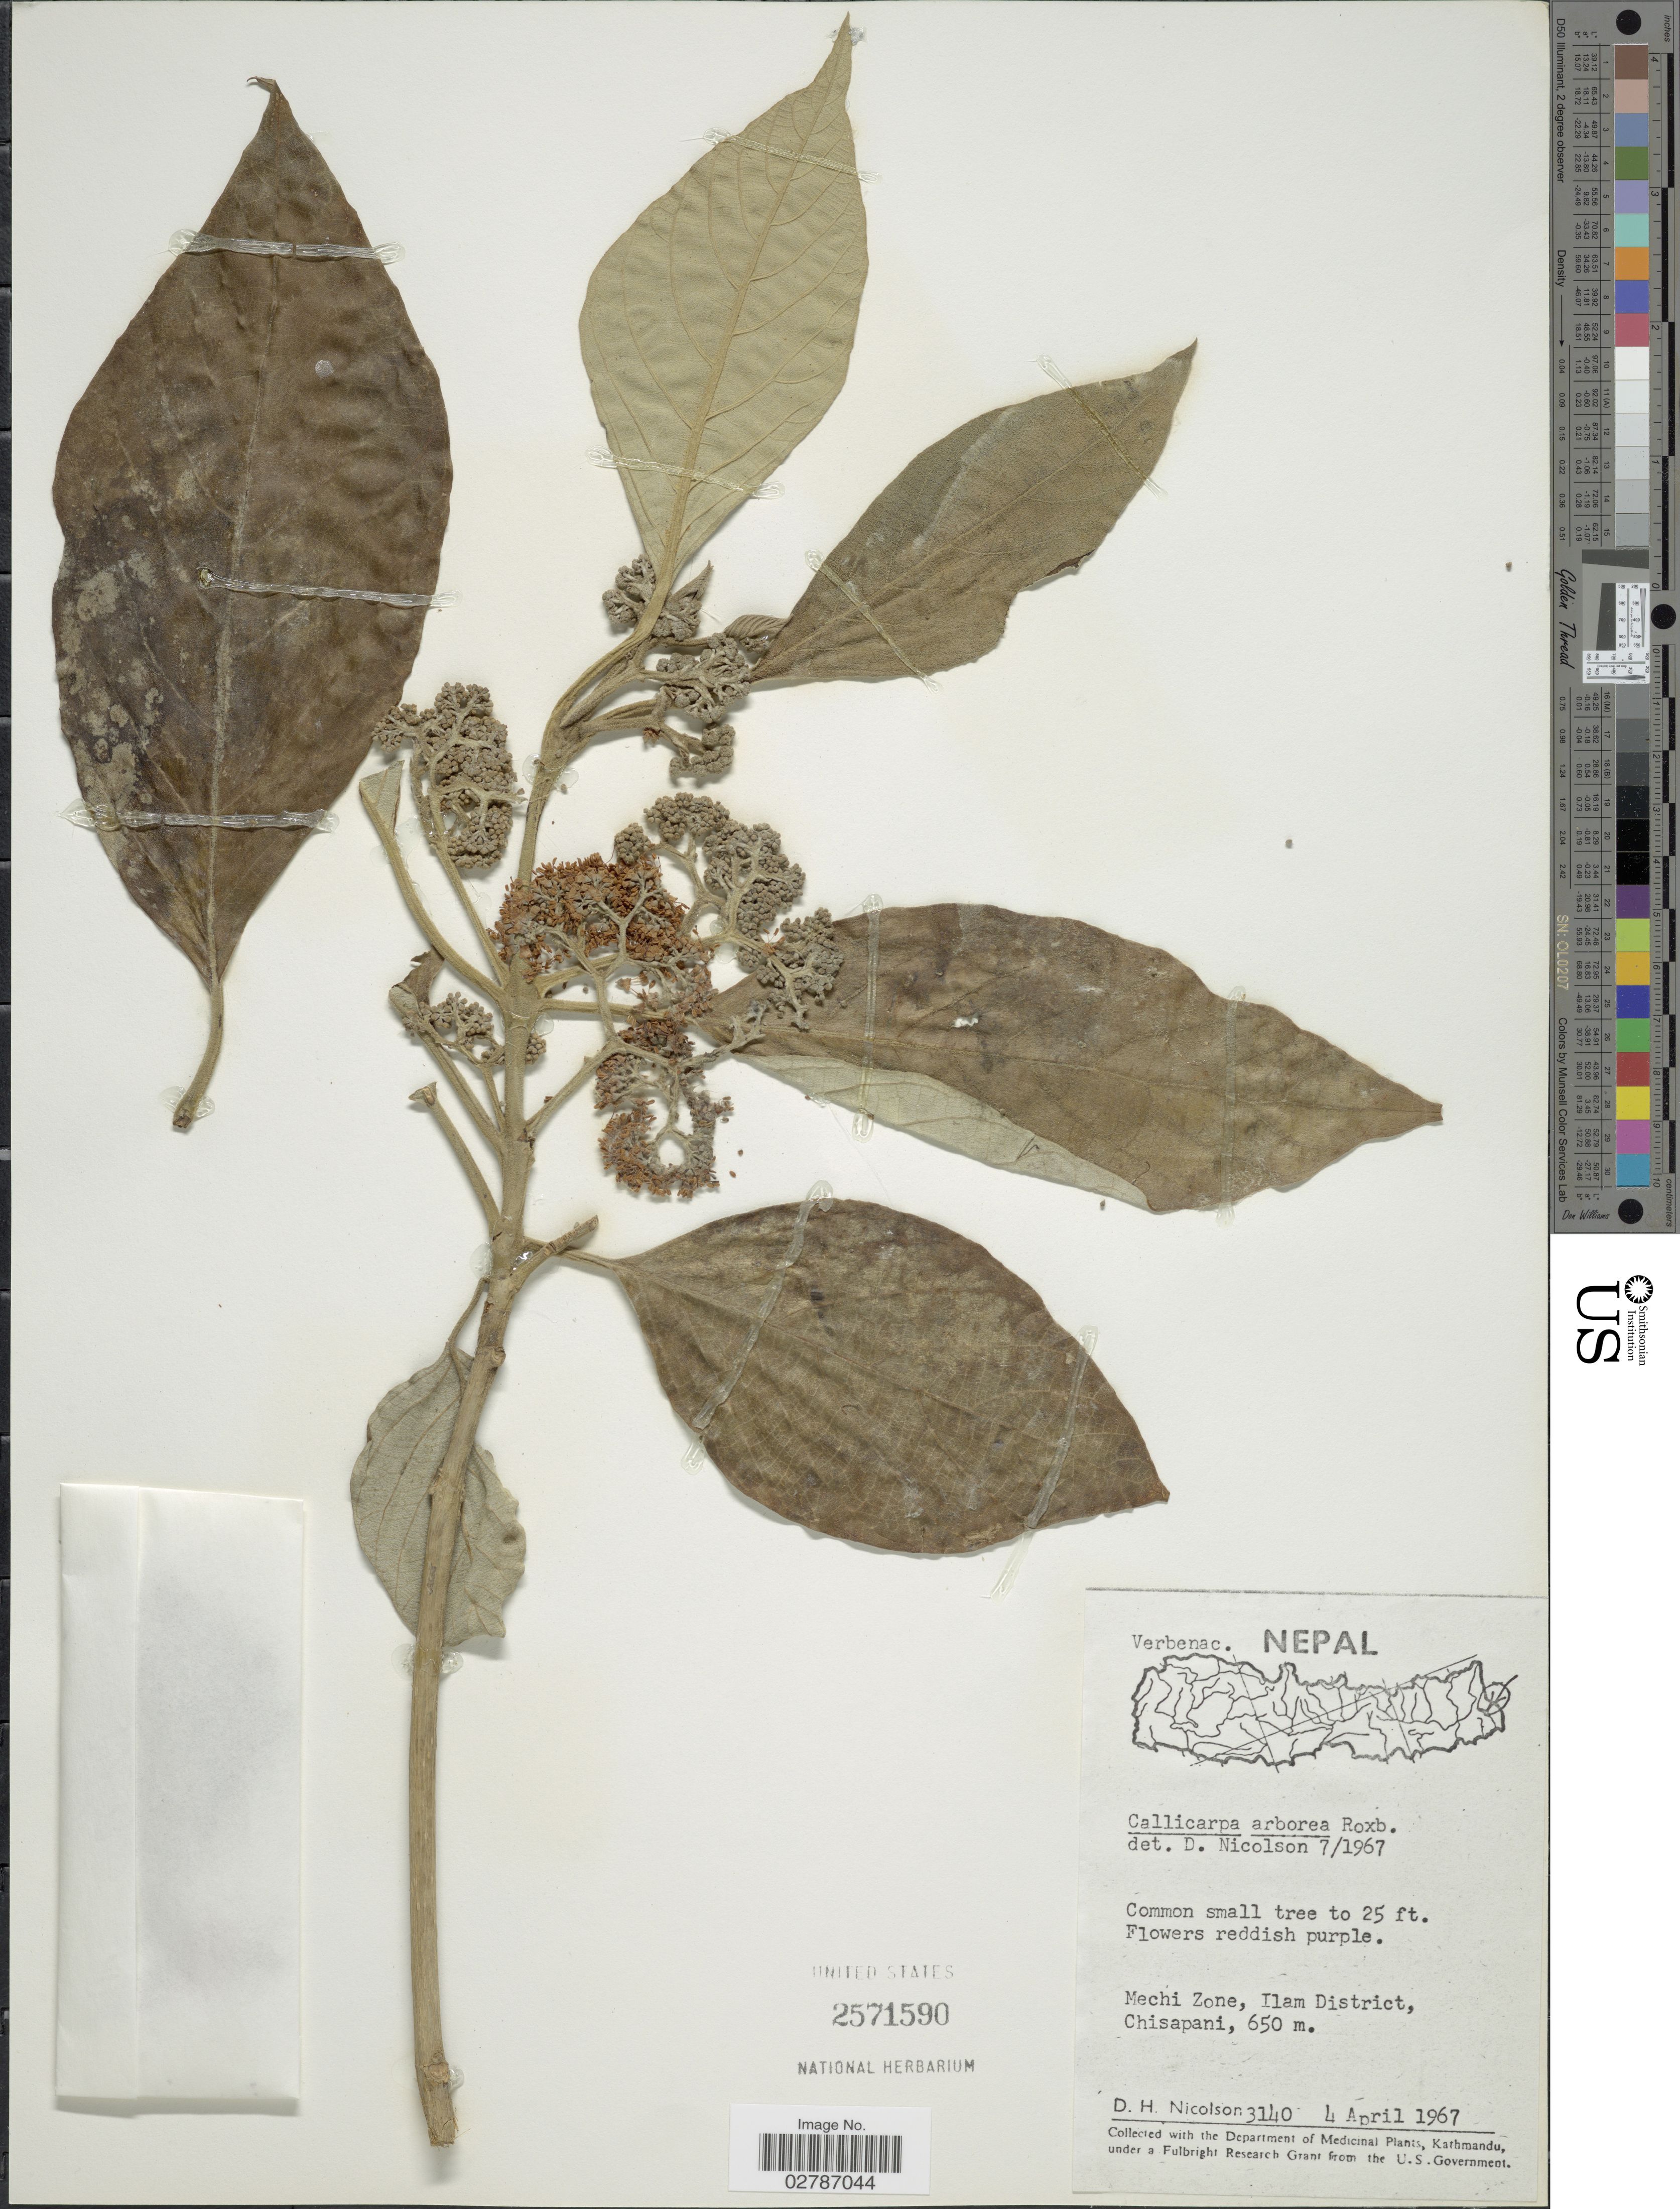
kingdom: Plantae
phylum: Tracheophyta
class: Magnoliopsida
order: Lamiales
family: Lamiaceae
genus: Callicarpa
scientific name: Callicarpa arborea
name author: Roxb.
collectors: D. H. Nicolson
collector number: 3140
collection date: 1967-04-04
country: Nepal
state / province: Mechi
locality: Mechi Zone, Ilam District, Chisapani.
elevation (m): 650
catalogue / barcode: US 2571590